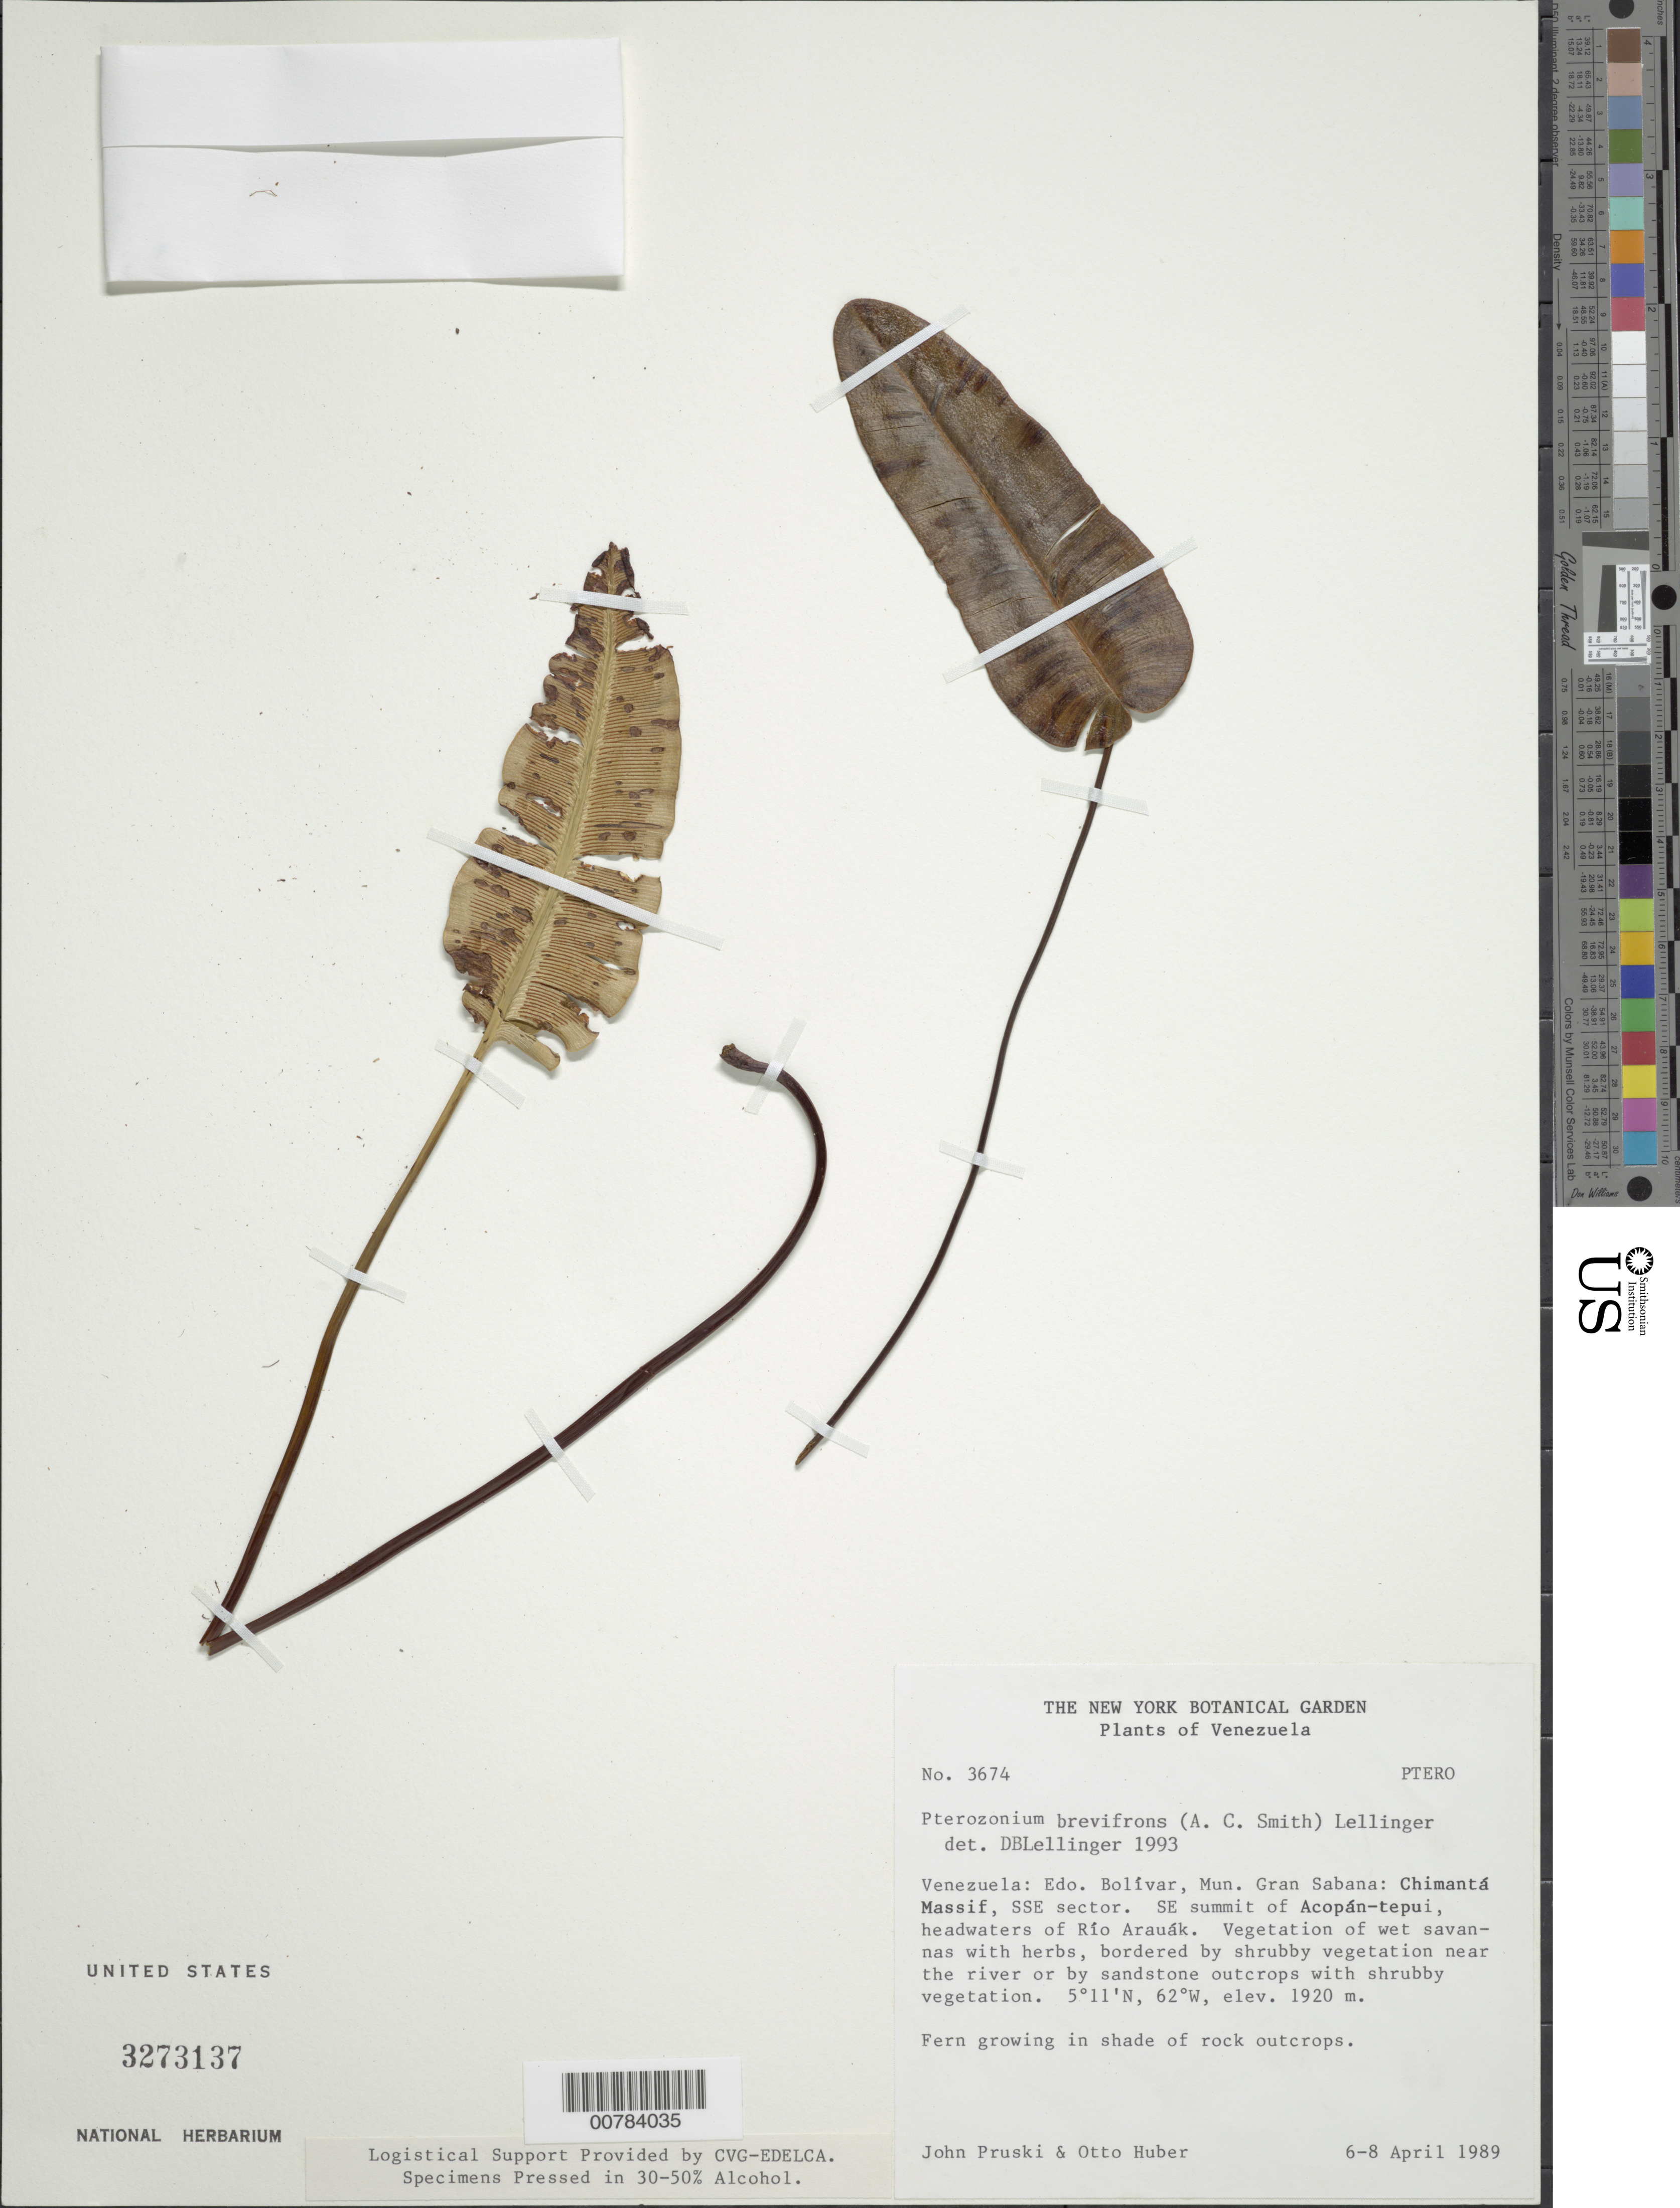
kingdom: Plantae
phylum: Tracheophyta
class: Polypodiopsida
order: Polypodiales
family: Pteridaceae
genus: Pterozonium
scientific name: Pterozonium brevifrons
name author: (A.C. Sm.) Lellinger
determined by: Lellinger, David B., (BOT), Smithsonian Institution - National Museum of Natural History (UNITED STATES)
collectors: J. F. Pruski & O. Huber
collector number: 3674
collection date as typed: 6-Apr-89 to 8-Apr-89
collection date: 1989-04-06/1989-04-08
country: Venezuela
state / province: Bolívar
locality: Mun. Gran Sabana: Chimantá Massif, SSE sector. SE summit of Acopán-tepuí, headwaters of Río Arauák.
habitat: Vegetation of wet savannas with herbs, bordered by shrubby vegetation near the river or by sandstone outcrops with shrubby vegetation.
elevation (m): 1920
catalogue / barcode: US 3273137